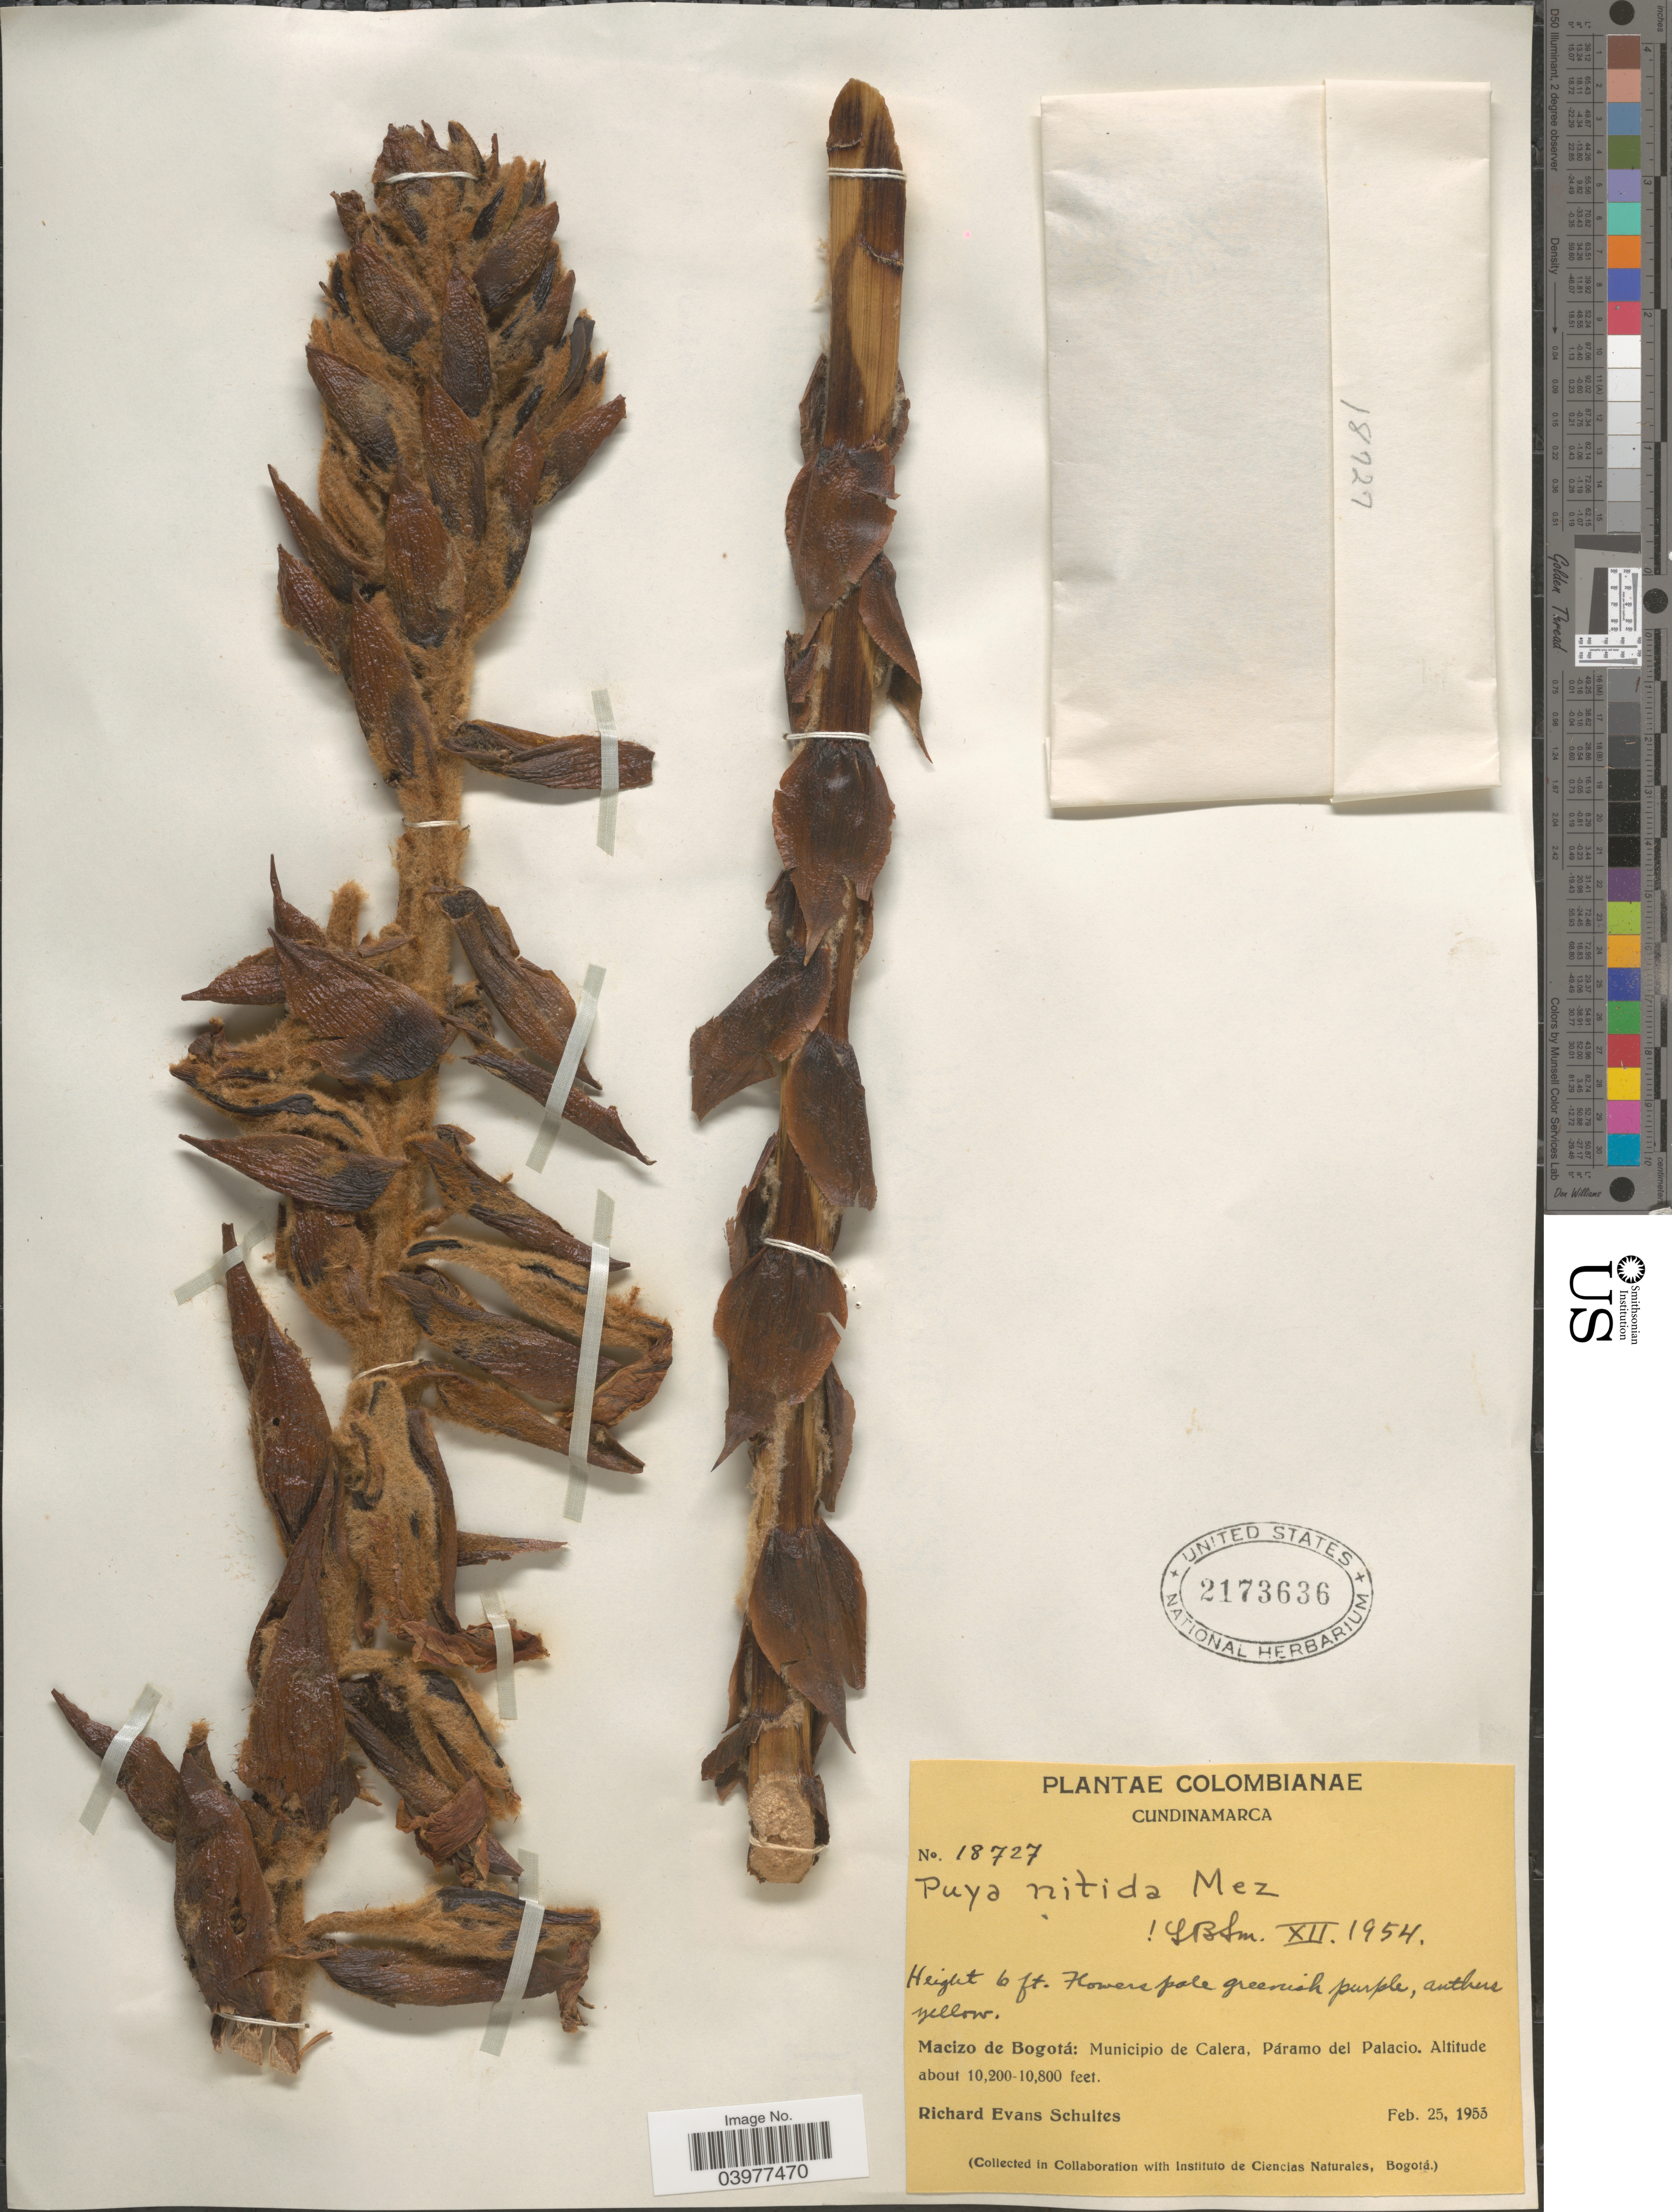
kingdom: Plantae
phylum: Tracheophyta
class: Liliopsida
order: Poales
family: Bromeliaceae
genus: Puya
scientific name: Puya nitida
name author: Mez in C. DC.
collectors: R. E. Schultes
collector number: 18727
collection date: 1953-02-25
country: Colombia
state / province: Cundinamarca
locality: Macizo de Bogotá: Municipio de Calera, Páramo del Palacio.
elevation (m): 3109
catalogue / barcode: US 2173636